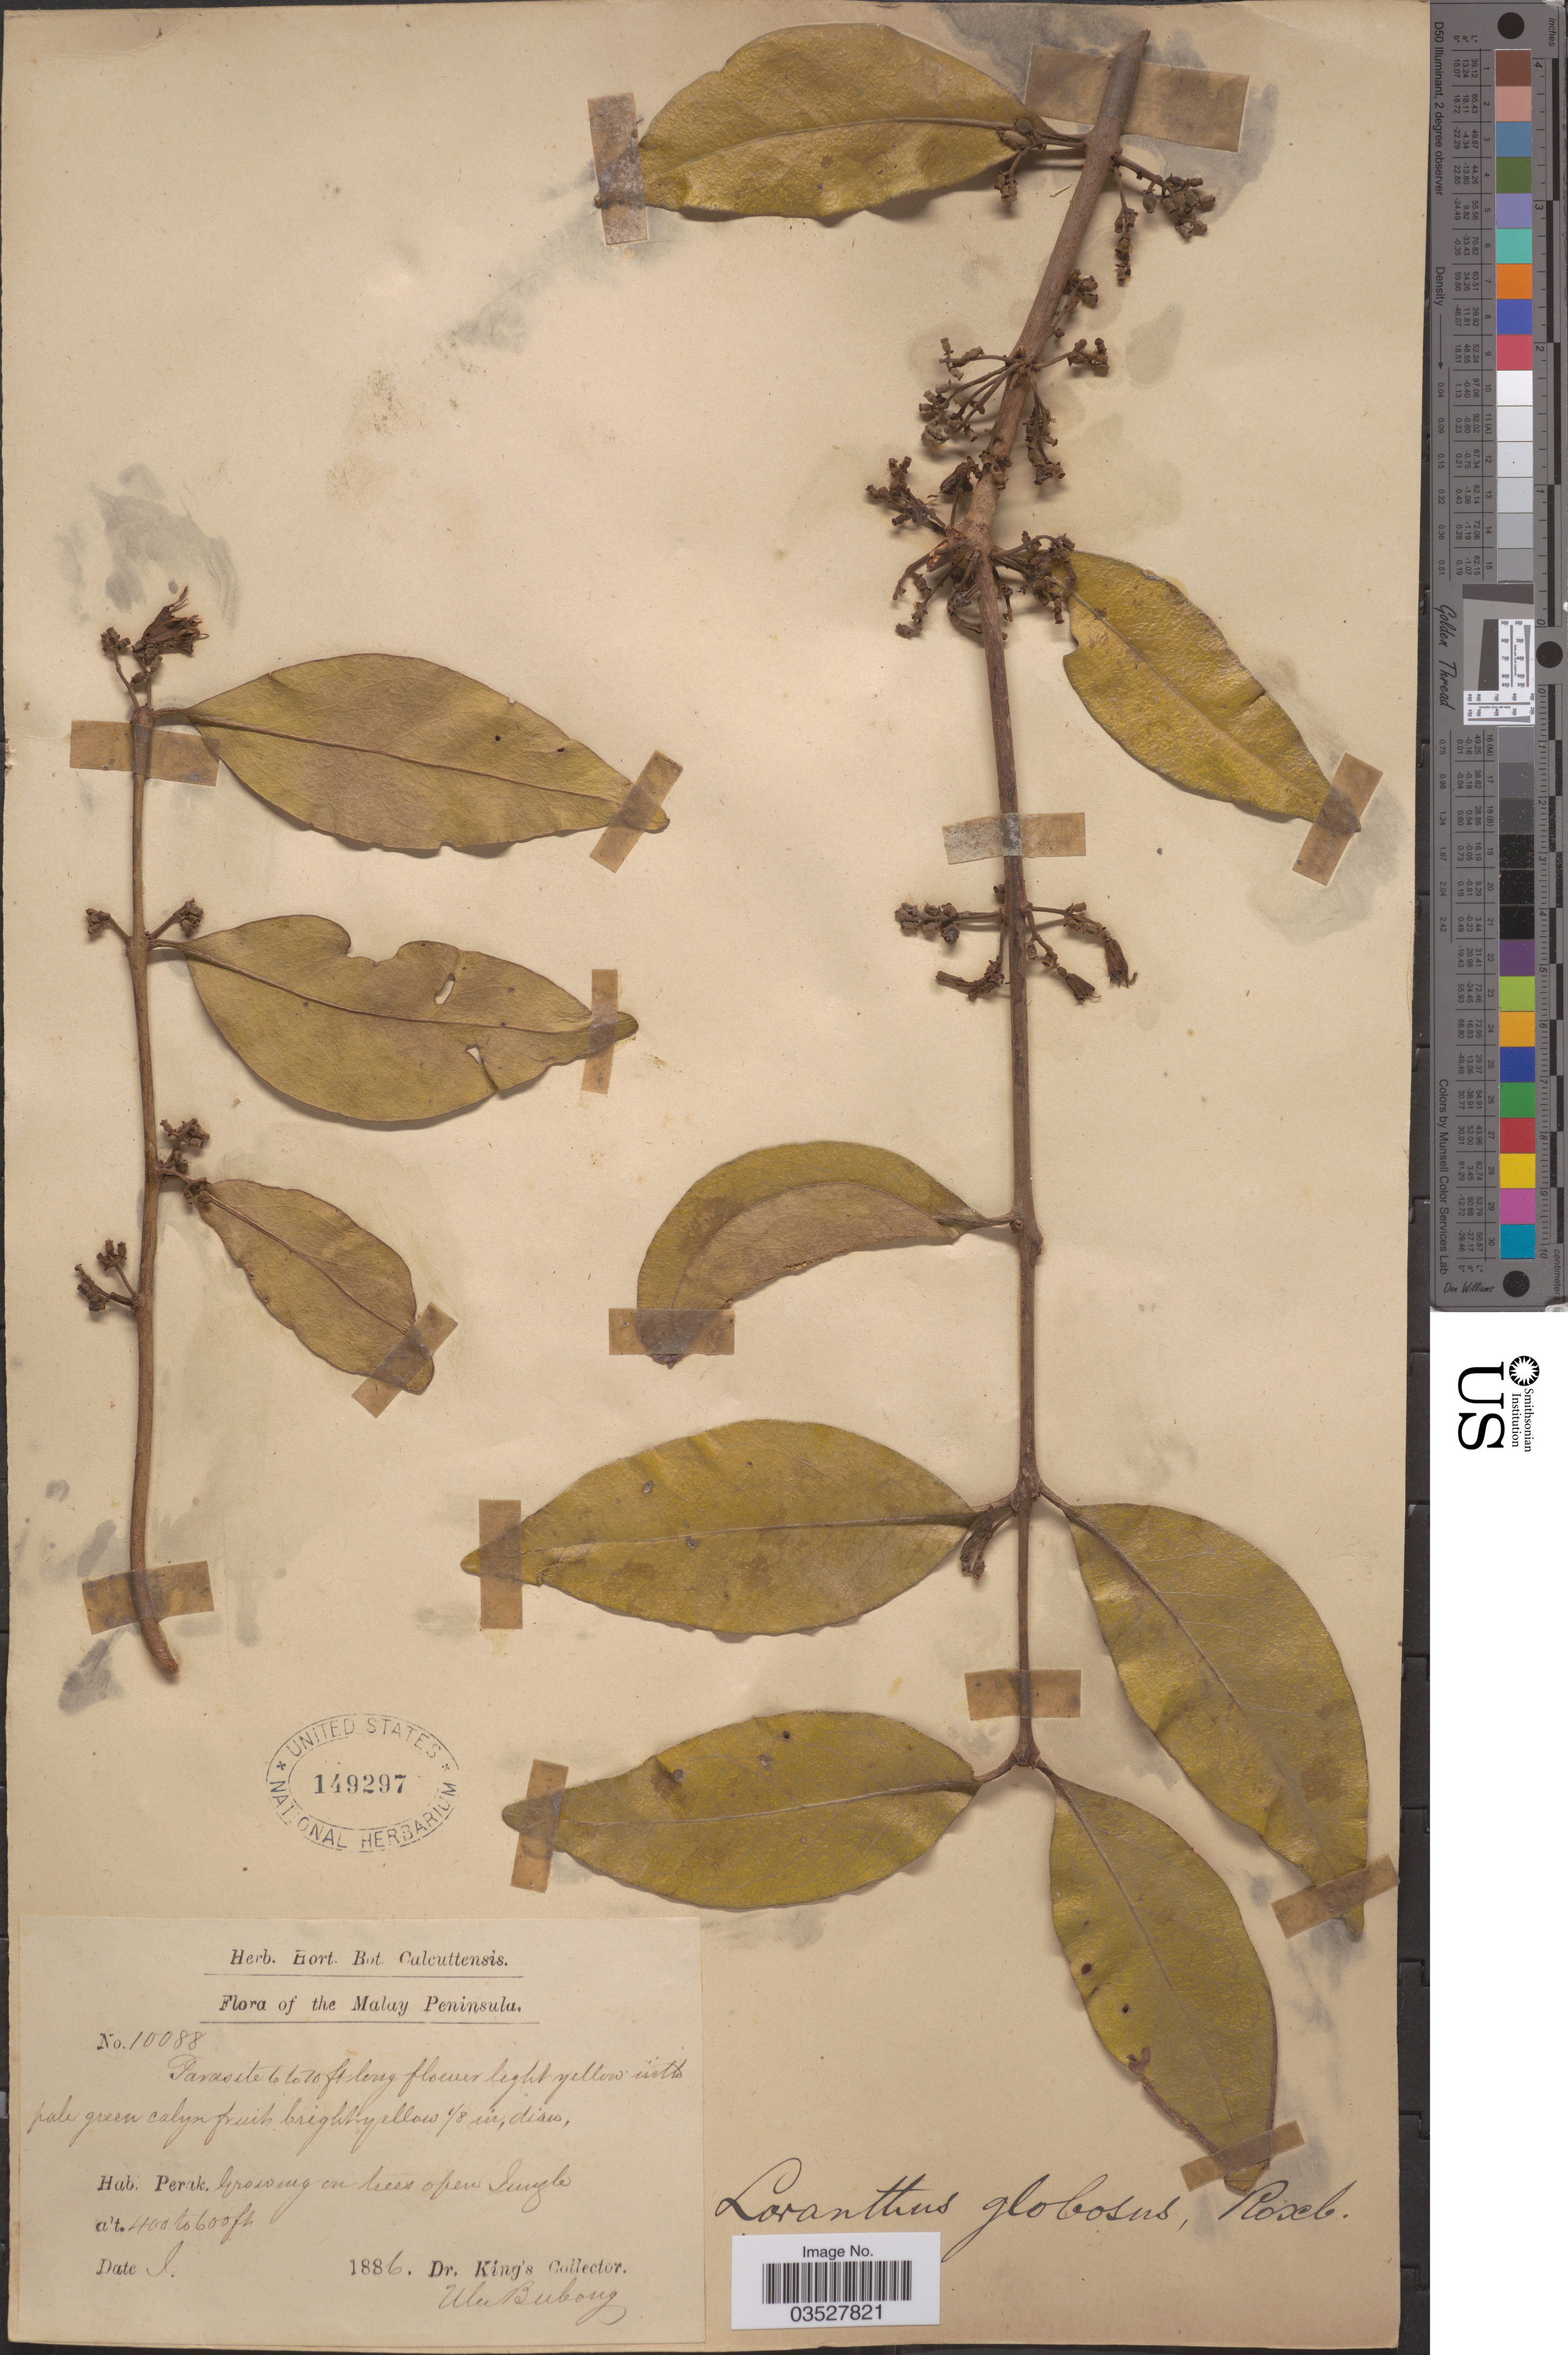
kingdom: Plantae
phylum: Tracheophyta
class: Magnoliopsida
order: Santalales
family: Loranthaceae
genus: Elytranthe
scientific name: Elytranthe cochinchinensis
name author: (Lour.) G. Don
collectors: Dr. King's collector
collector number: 10088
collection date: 1886-01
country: Malaysia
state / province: Perak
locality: The Malay Peninsula.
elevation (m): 122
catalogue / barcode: US 149297